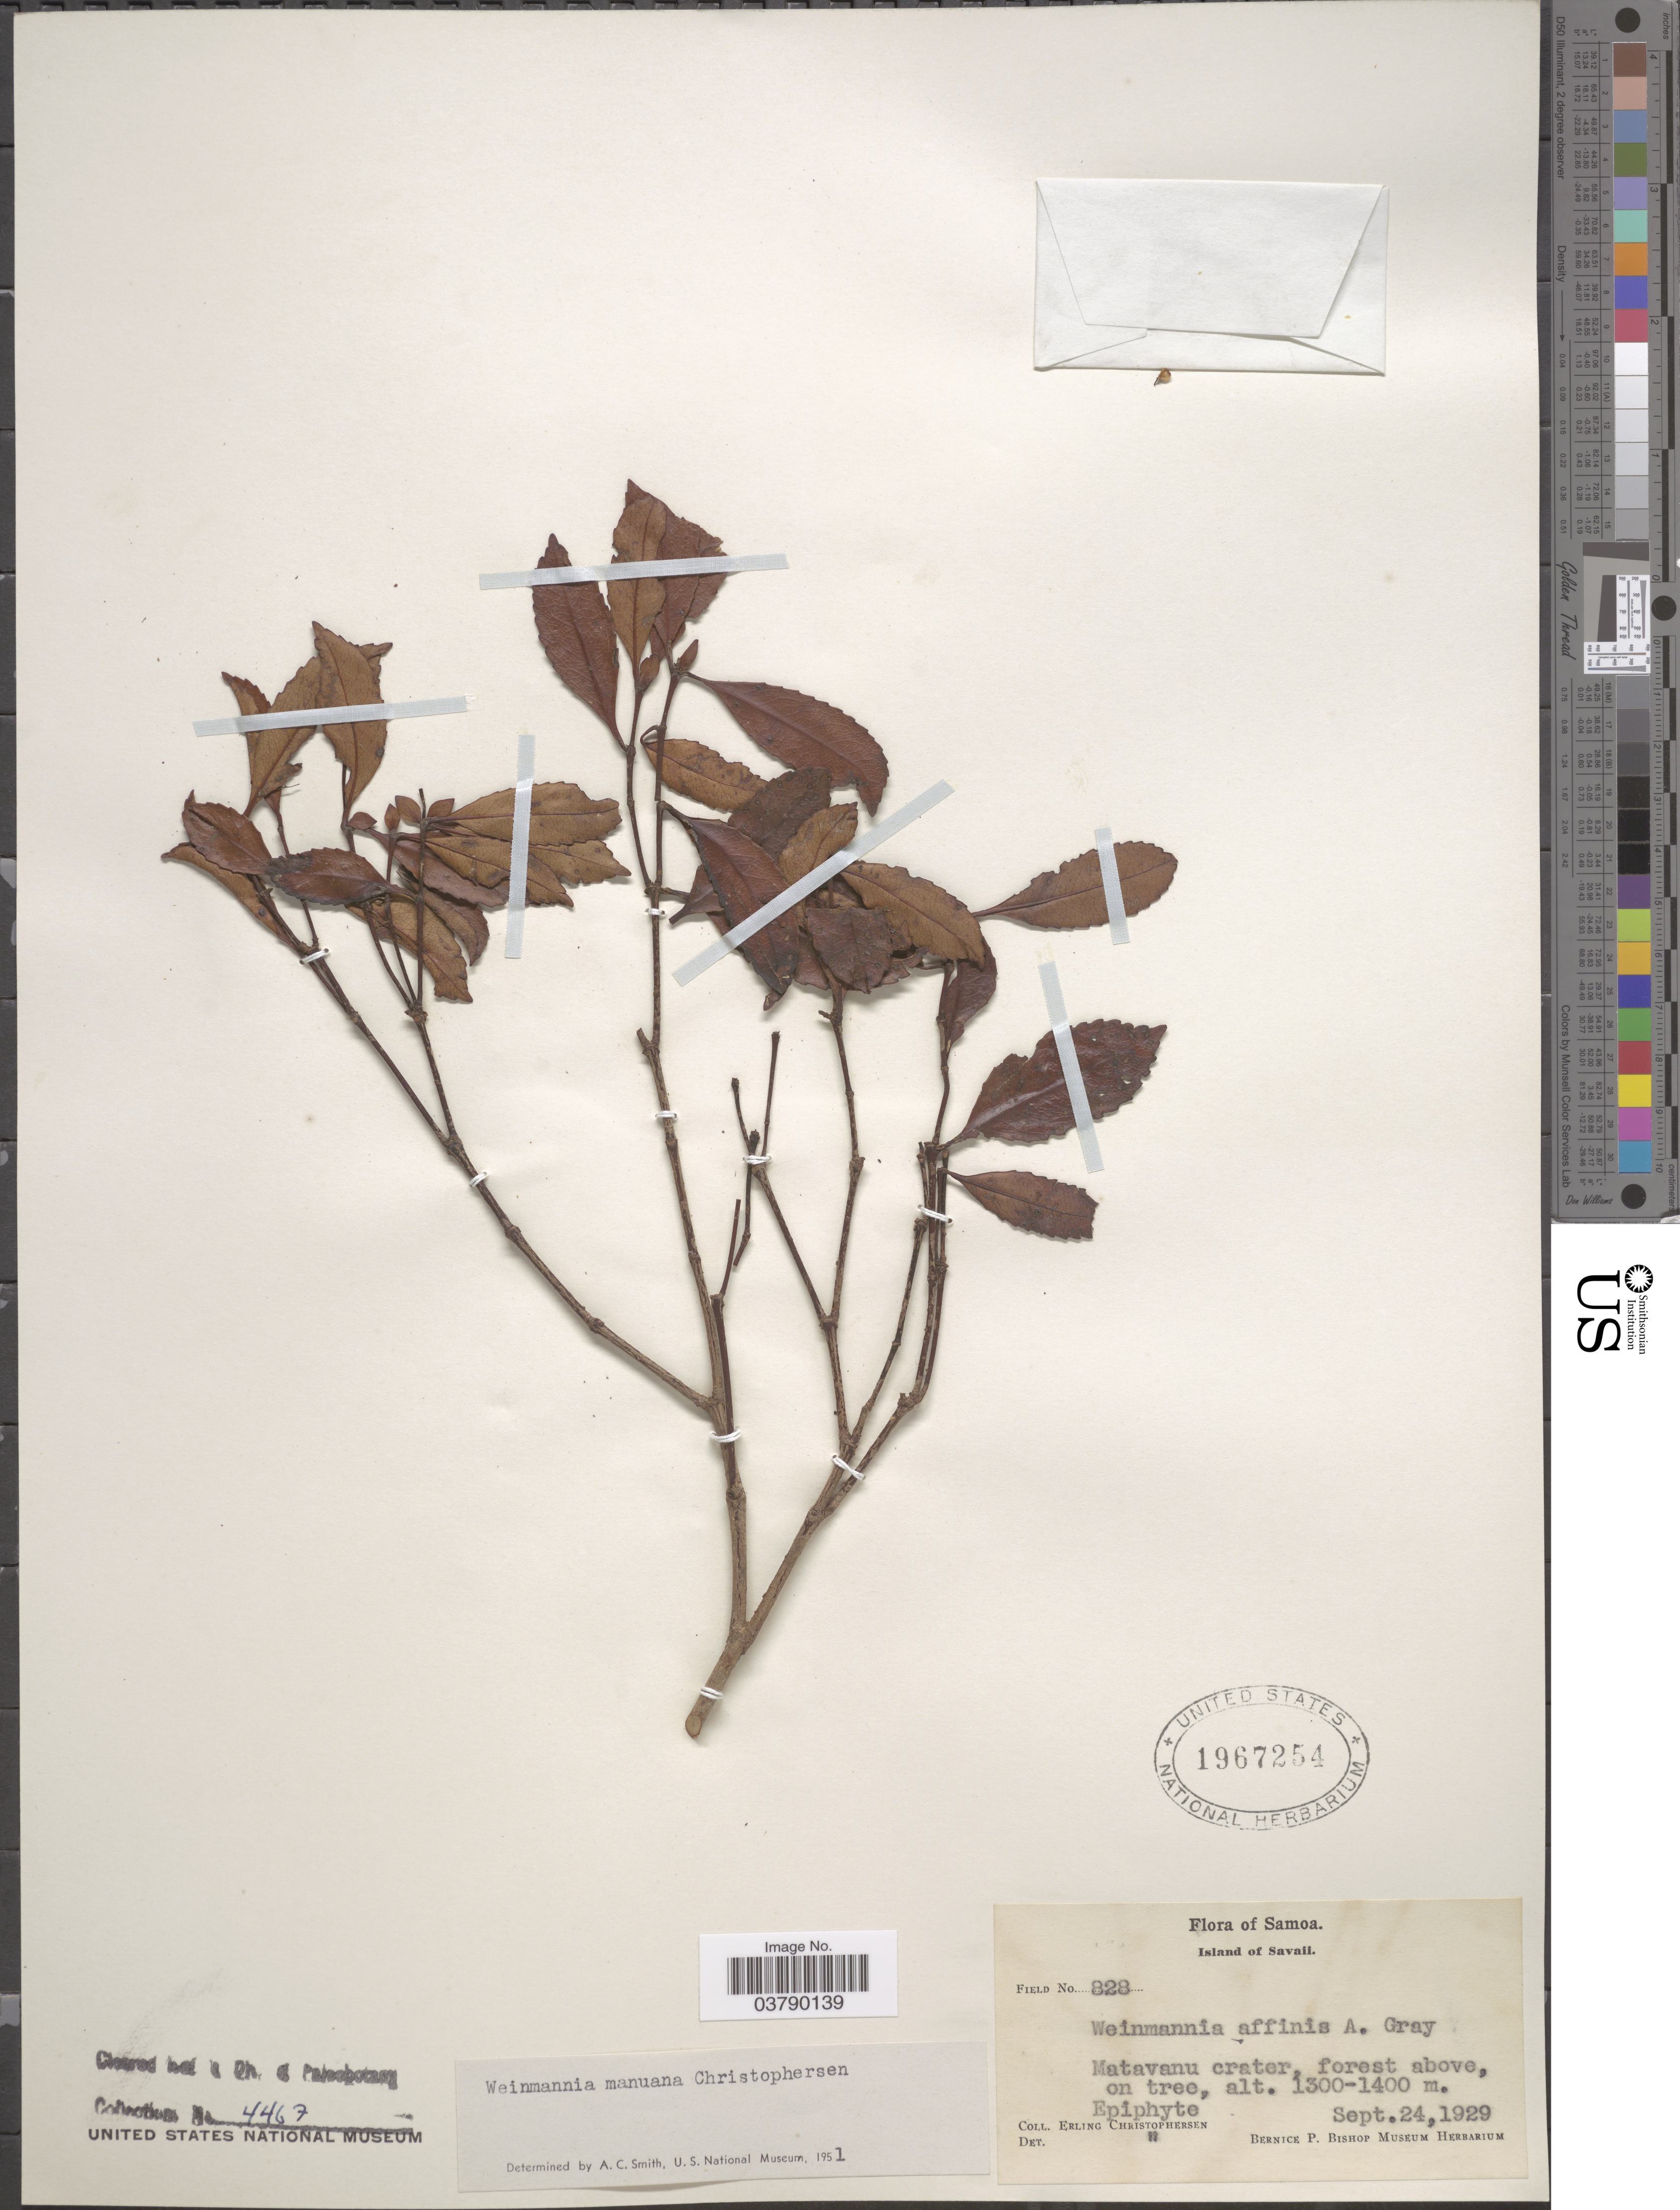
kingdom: Plantae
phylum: Tracheophyta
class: Magnoliopsida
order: Oxalidales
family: Cunoniaceae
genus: Pterophylla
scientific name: Pterophylla samoensis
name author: (A. Gray) Pillon & H.C. Hopkins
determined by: Strong, Mark T., (BOT), Smithsonian Institution - National Museum of Natural History (UNITED STATES)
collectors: E. Christophersen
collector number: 828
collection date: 1929-09-24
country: Samoa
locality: Samoa. Island of Savaii. Matavanu crater, forest above. Epiphyte.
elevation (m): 1300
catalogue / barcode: US 1967254